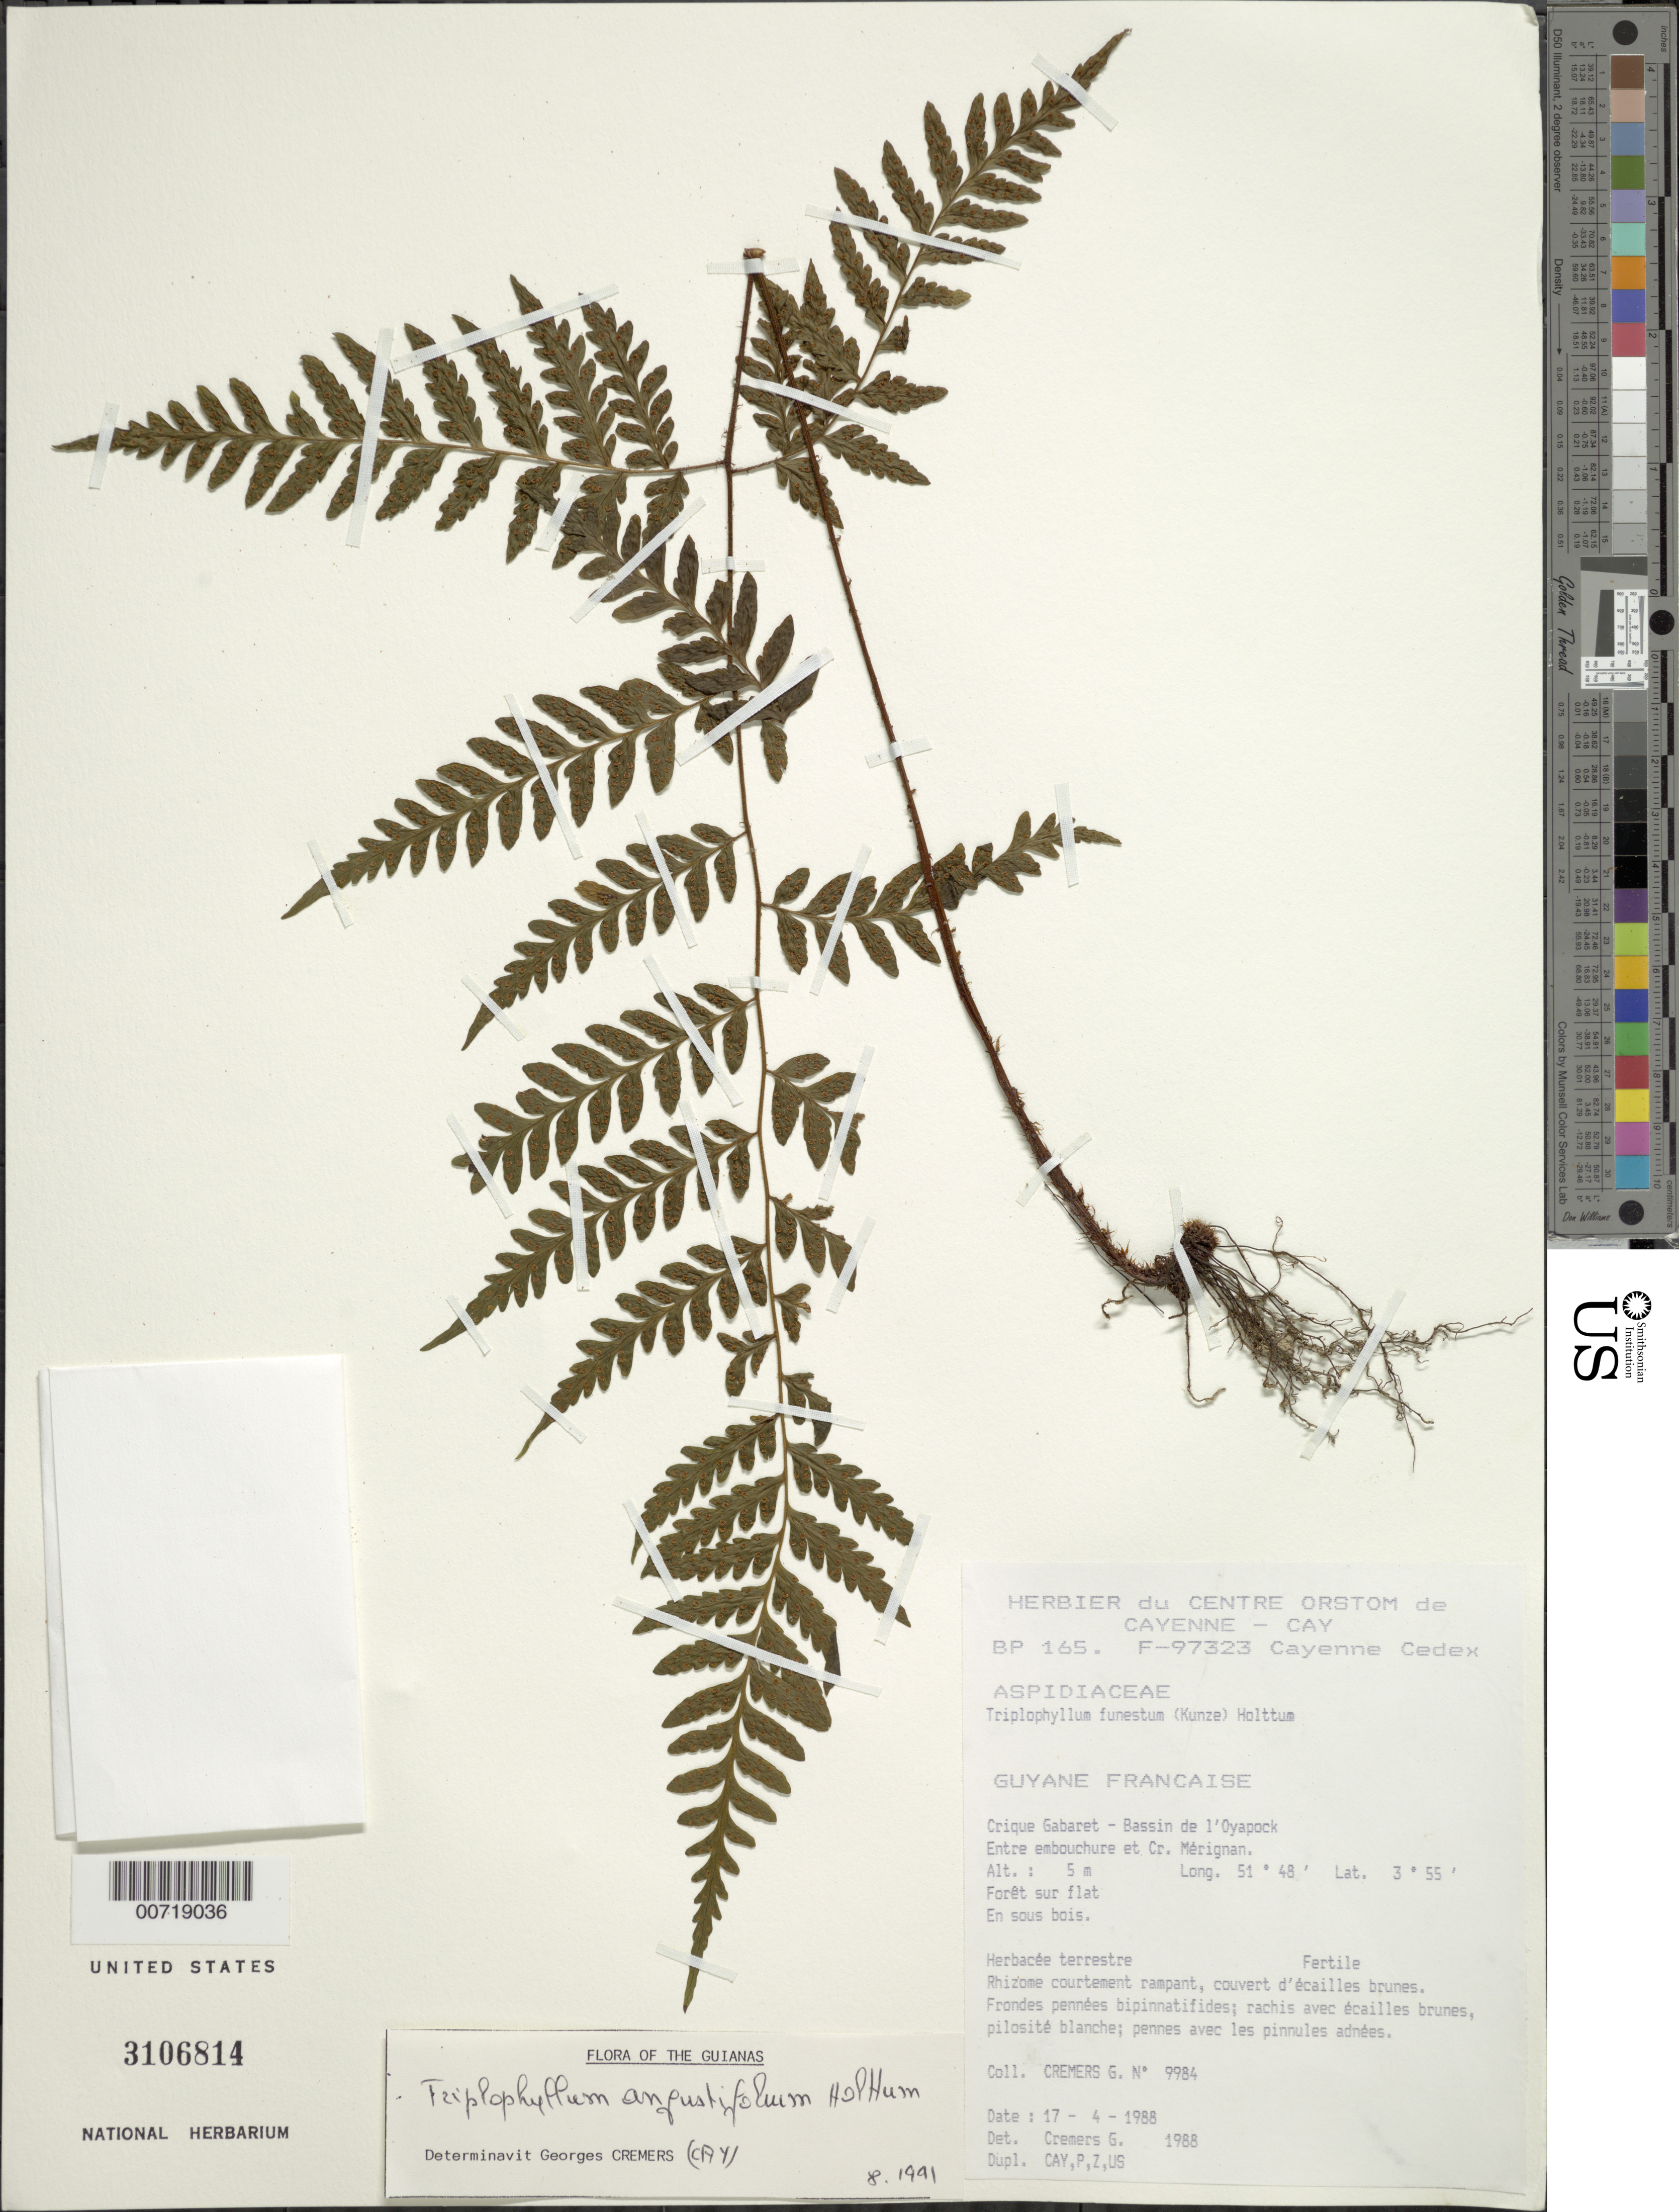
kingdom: Plantae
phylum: Tracheophyta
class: Polypodiopsida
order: Polypodiales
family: Tectariaceae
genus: Triplophyllum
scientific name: Triplophyllum angustifolium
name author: Holttum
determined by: Cremers, Georges A.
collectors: G. Cremers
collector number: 9984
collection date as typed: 17-Apr-88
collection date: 1988-04-17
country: French Guiana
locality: Crique Gabaret, Bassin de l'Oyapock, entre embouchure et Cr. Mérignan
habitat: Forest on flatland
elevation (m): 5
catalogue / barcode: US 3106814